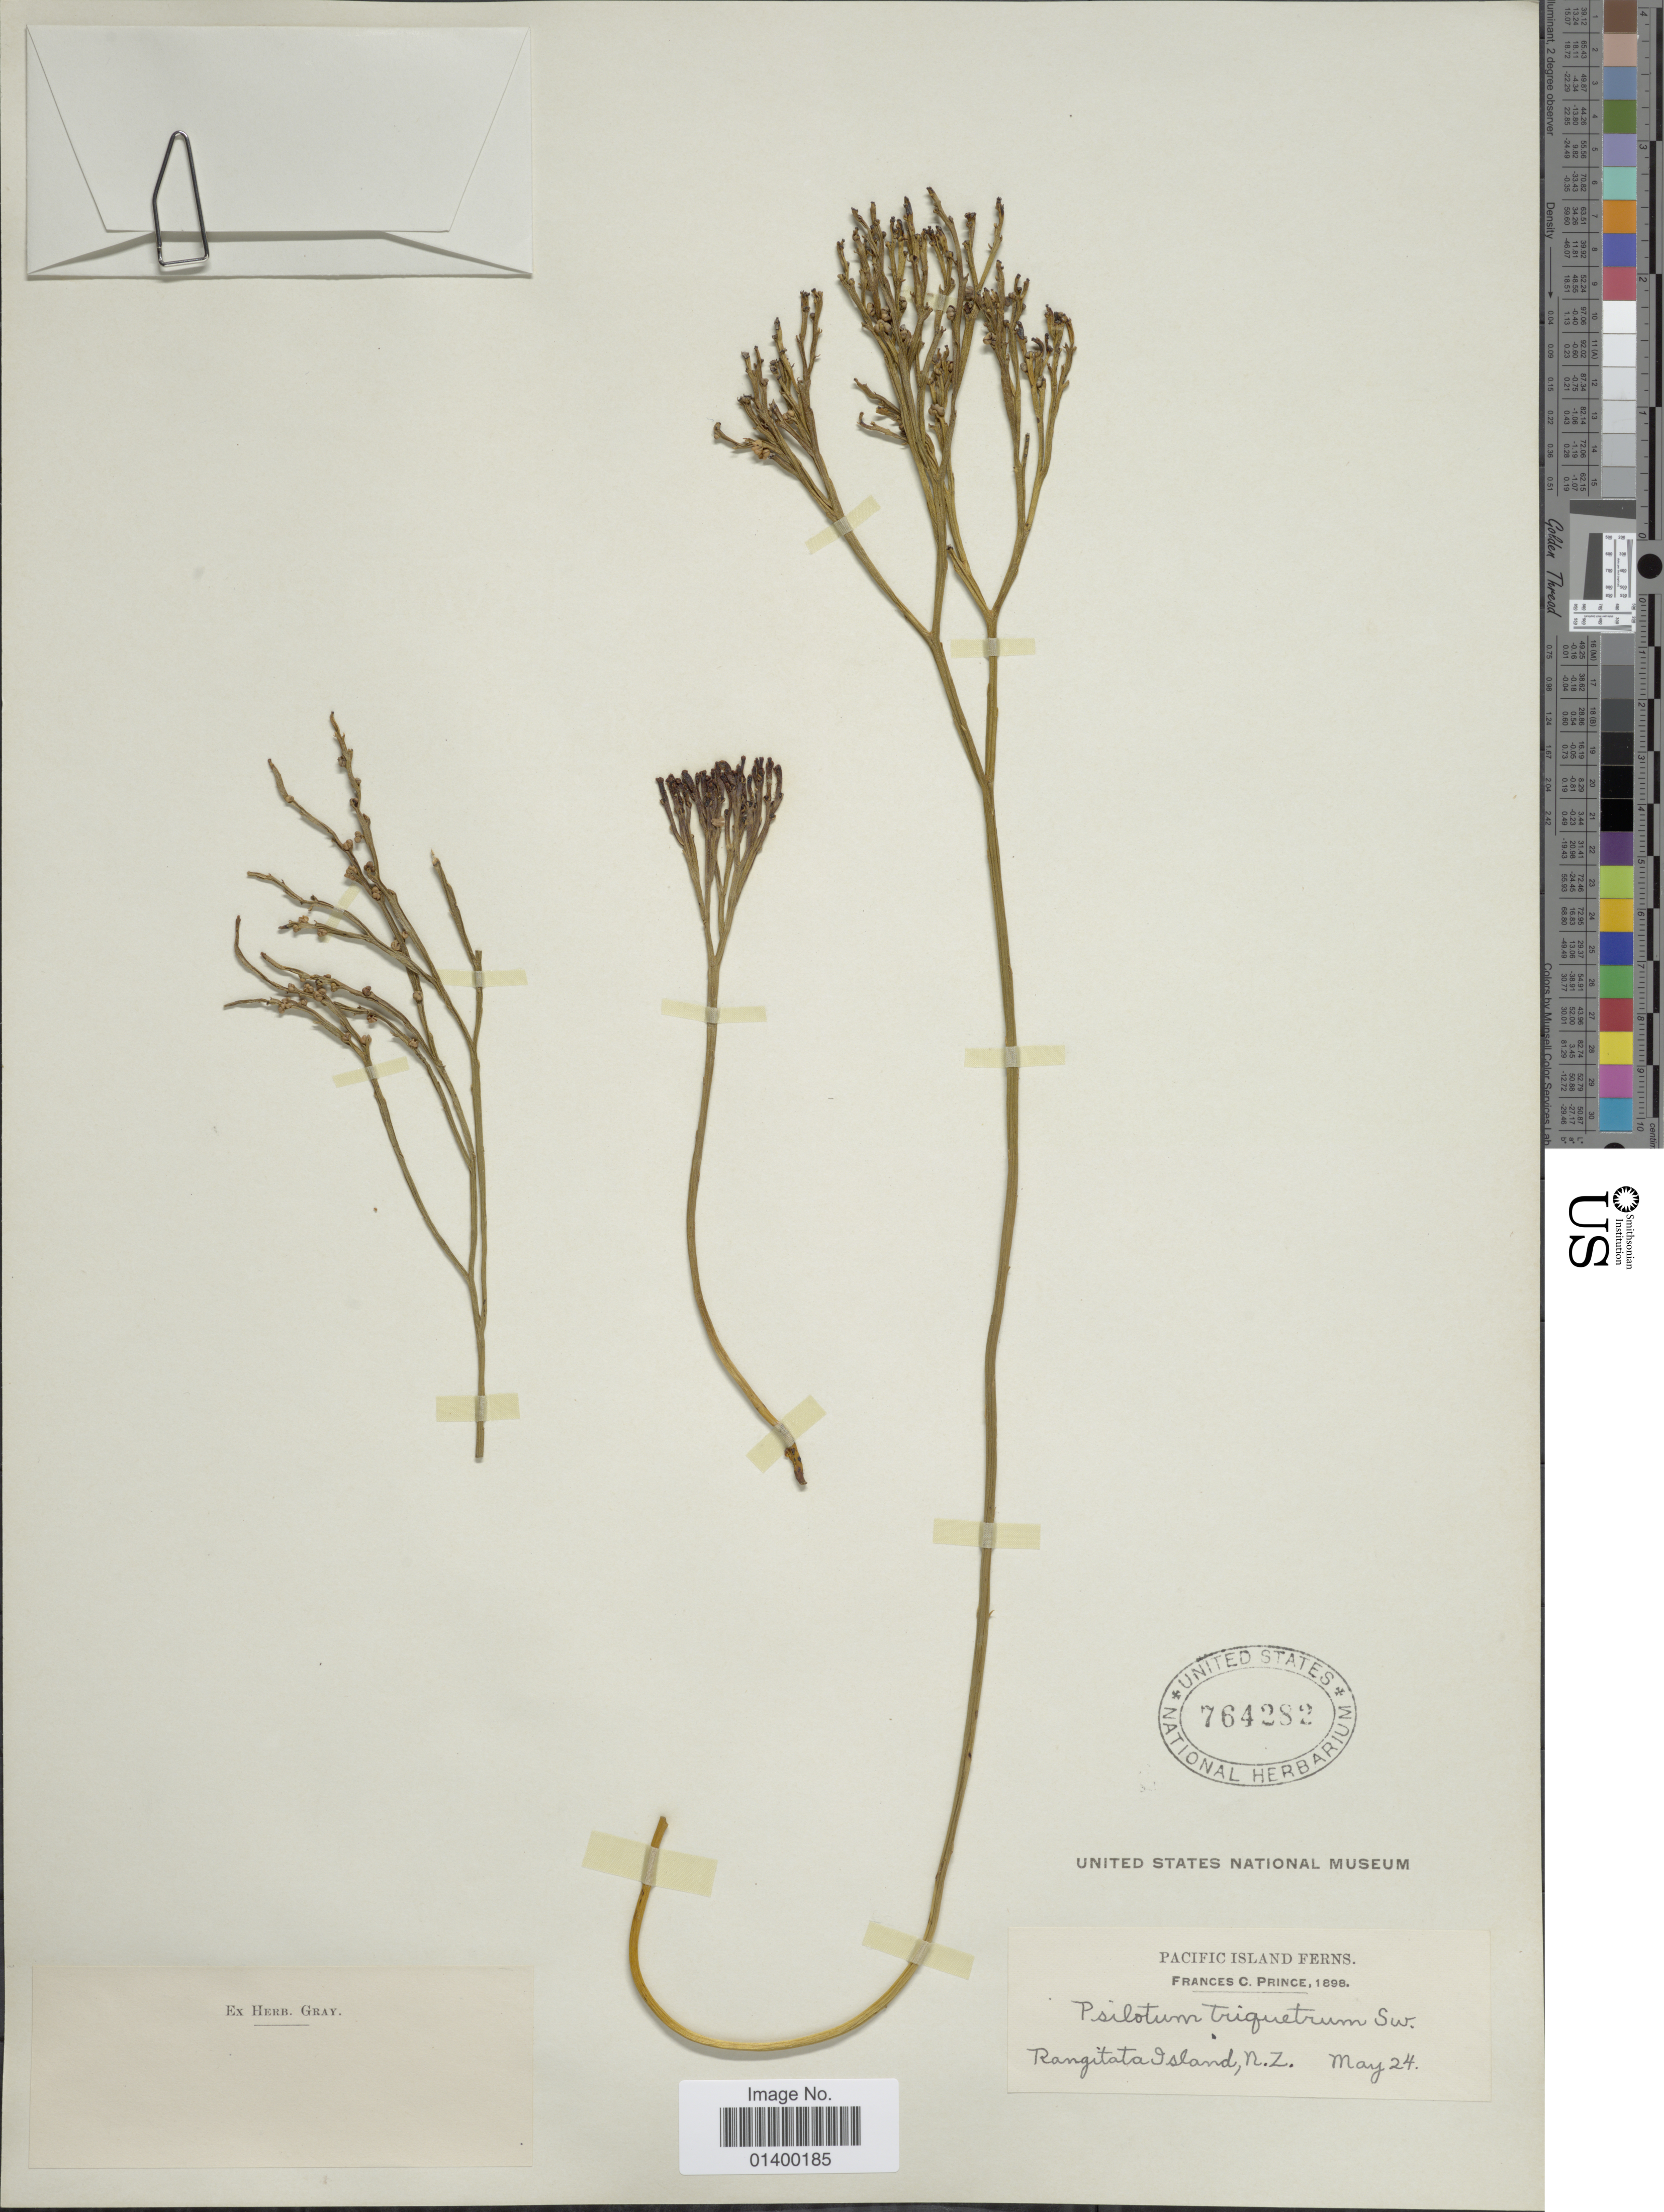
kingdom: Plantae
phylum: Tracheophyta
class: Polypodiopsida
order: Psilotales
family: Psilotaceae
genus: Psilotum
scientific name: Psilotum nudum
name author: (L.) P. Beauv.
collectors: F. Prince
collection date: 1898-05-24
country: New Zealand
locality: Pacific Island, Rangitata Island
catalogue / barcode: US 764282